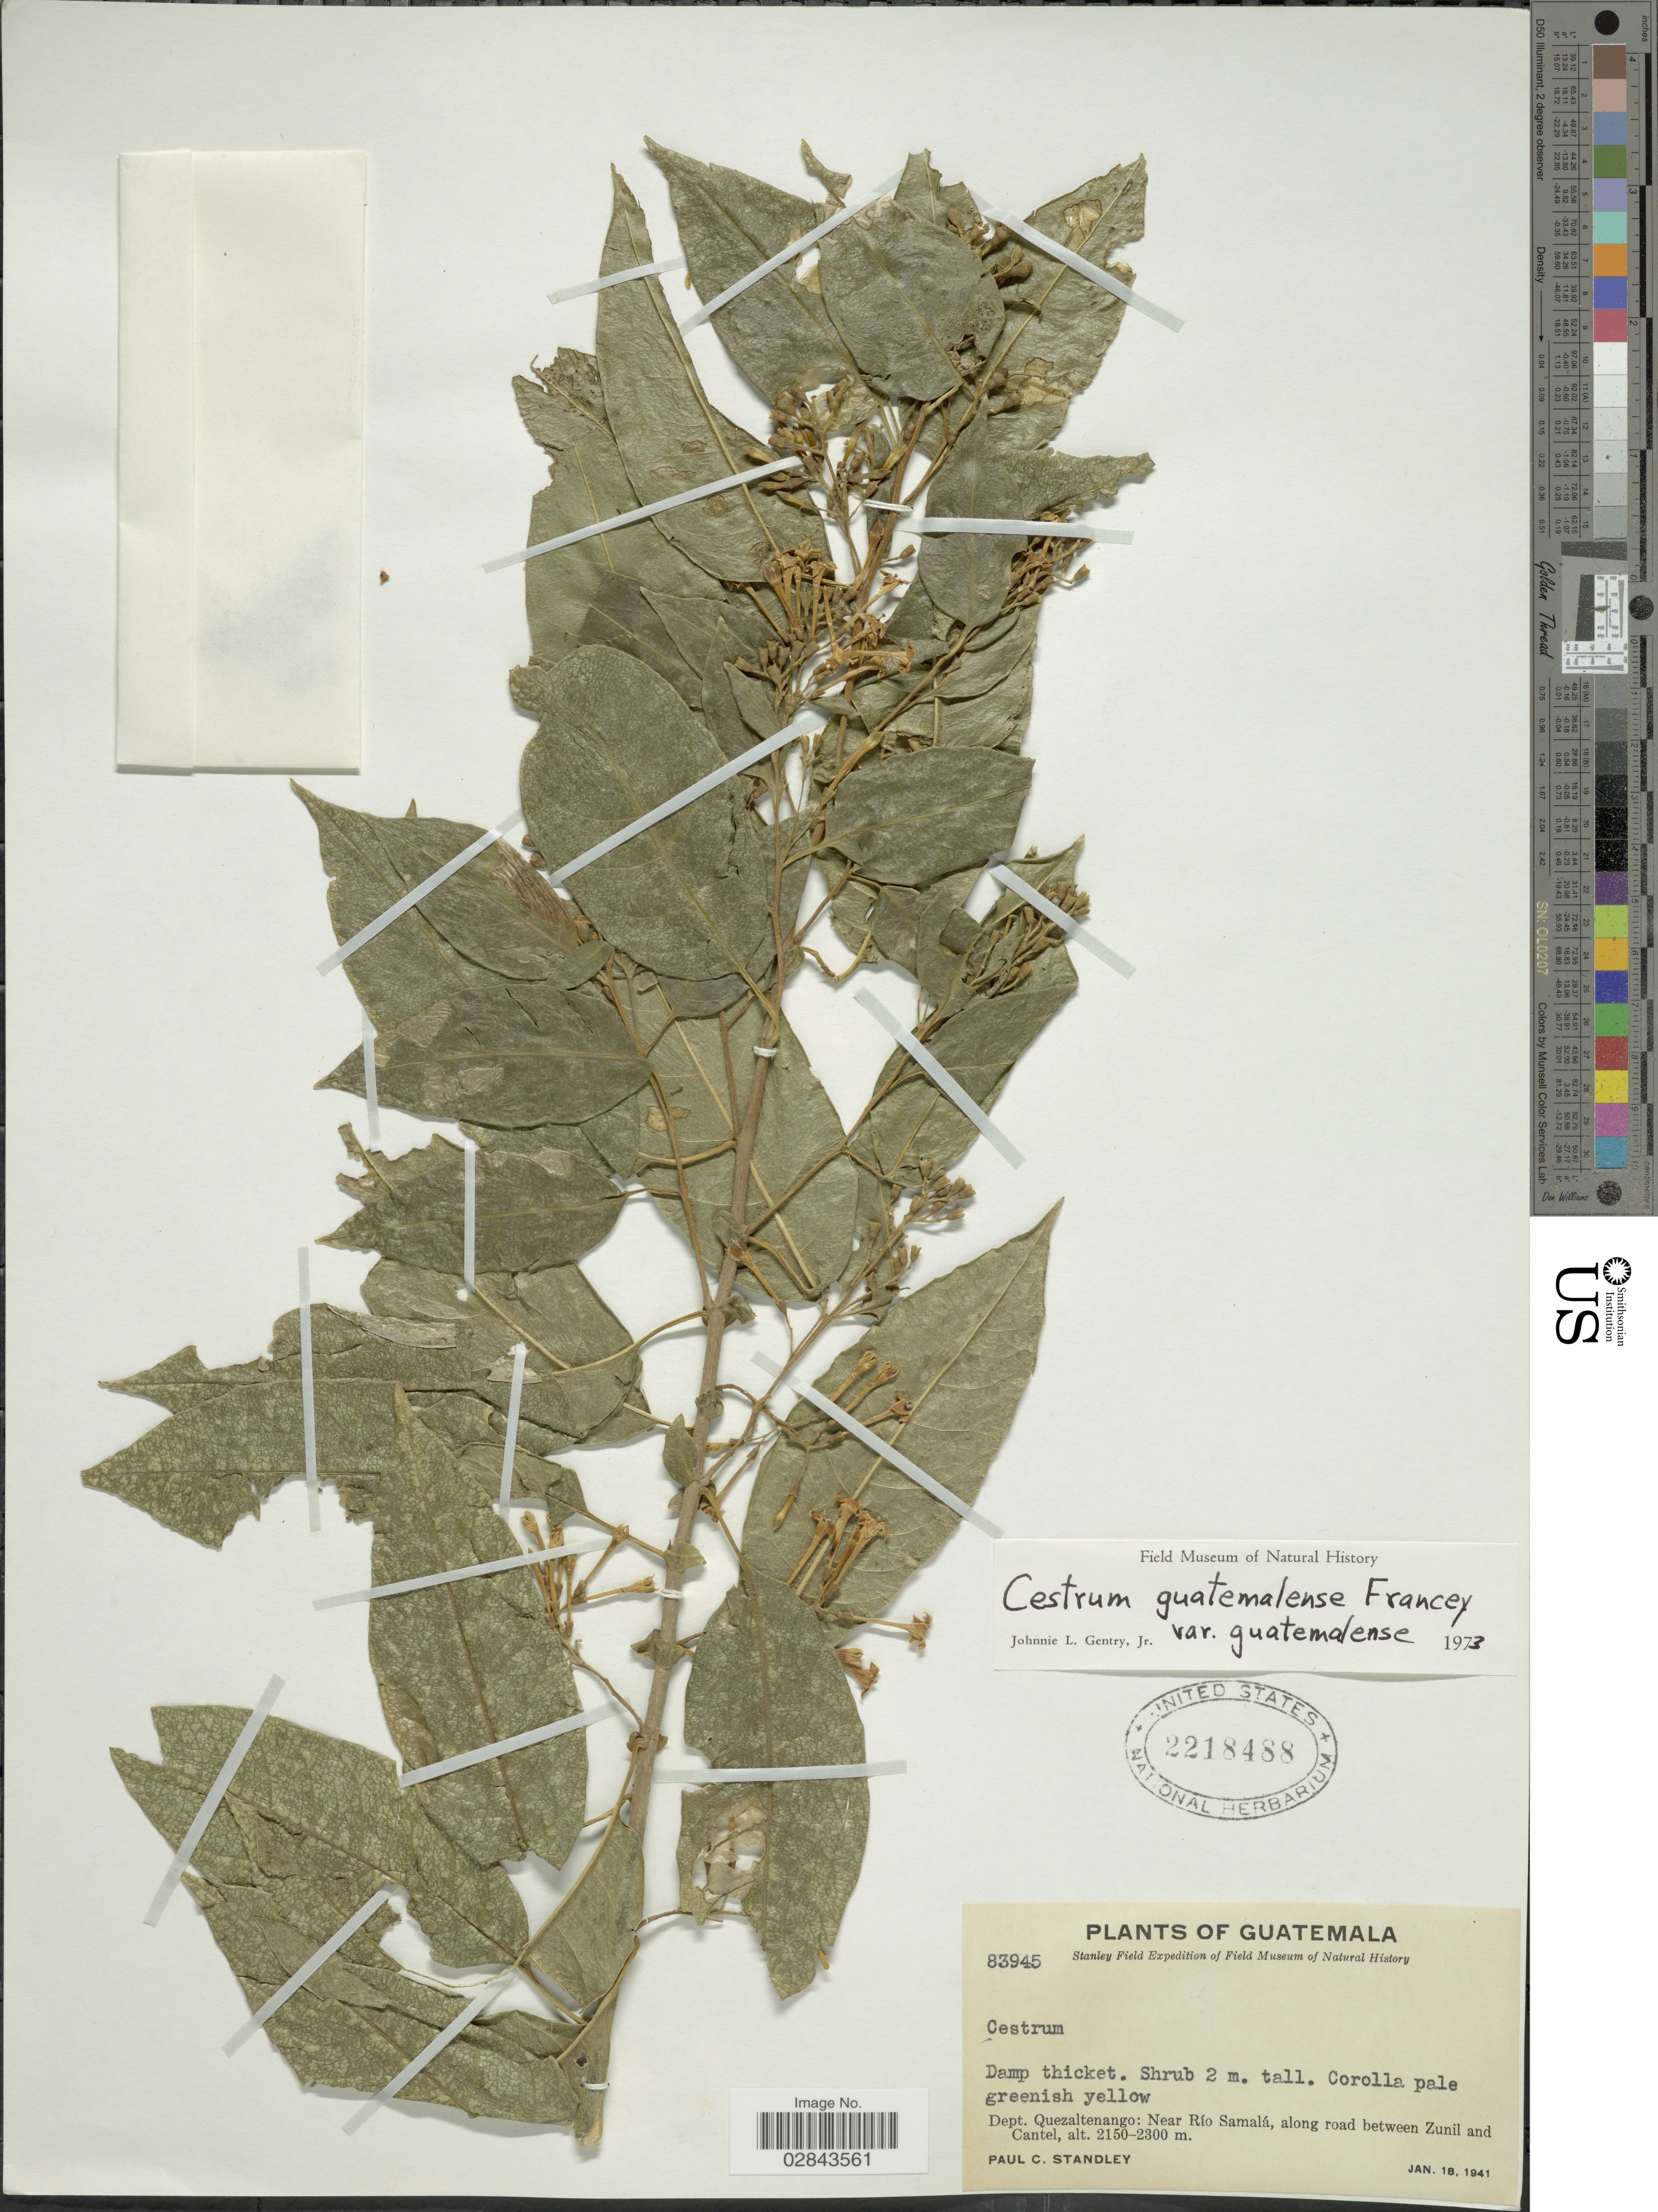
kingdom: Plantae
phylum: Tracheophyta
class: Magnoliopsida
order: Solanales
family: Solanaceae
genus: Cestrum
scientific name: Cestrum guatemalense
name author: Francey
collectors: P. C. Standley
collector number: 83945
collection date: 1941-01-18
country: Guatemala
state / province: Quetzaltenango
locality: Dept. Quezaltenango: Near Río Samalá, along road between Zunil and Cantel.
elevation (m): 2150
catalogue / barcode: US 2218488